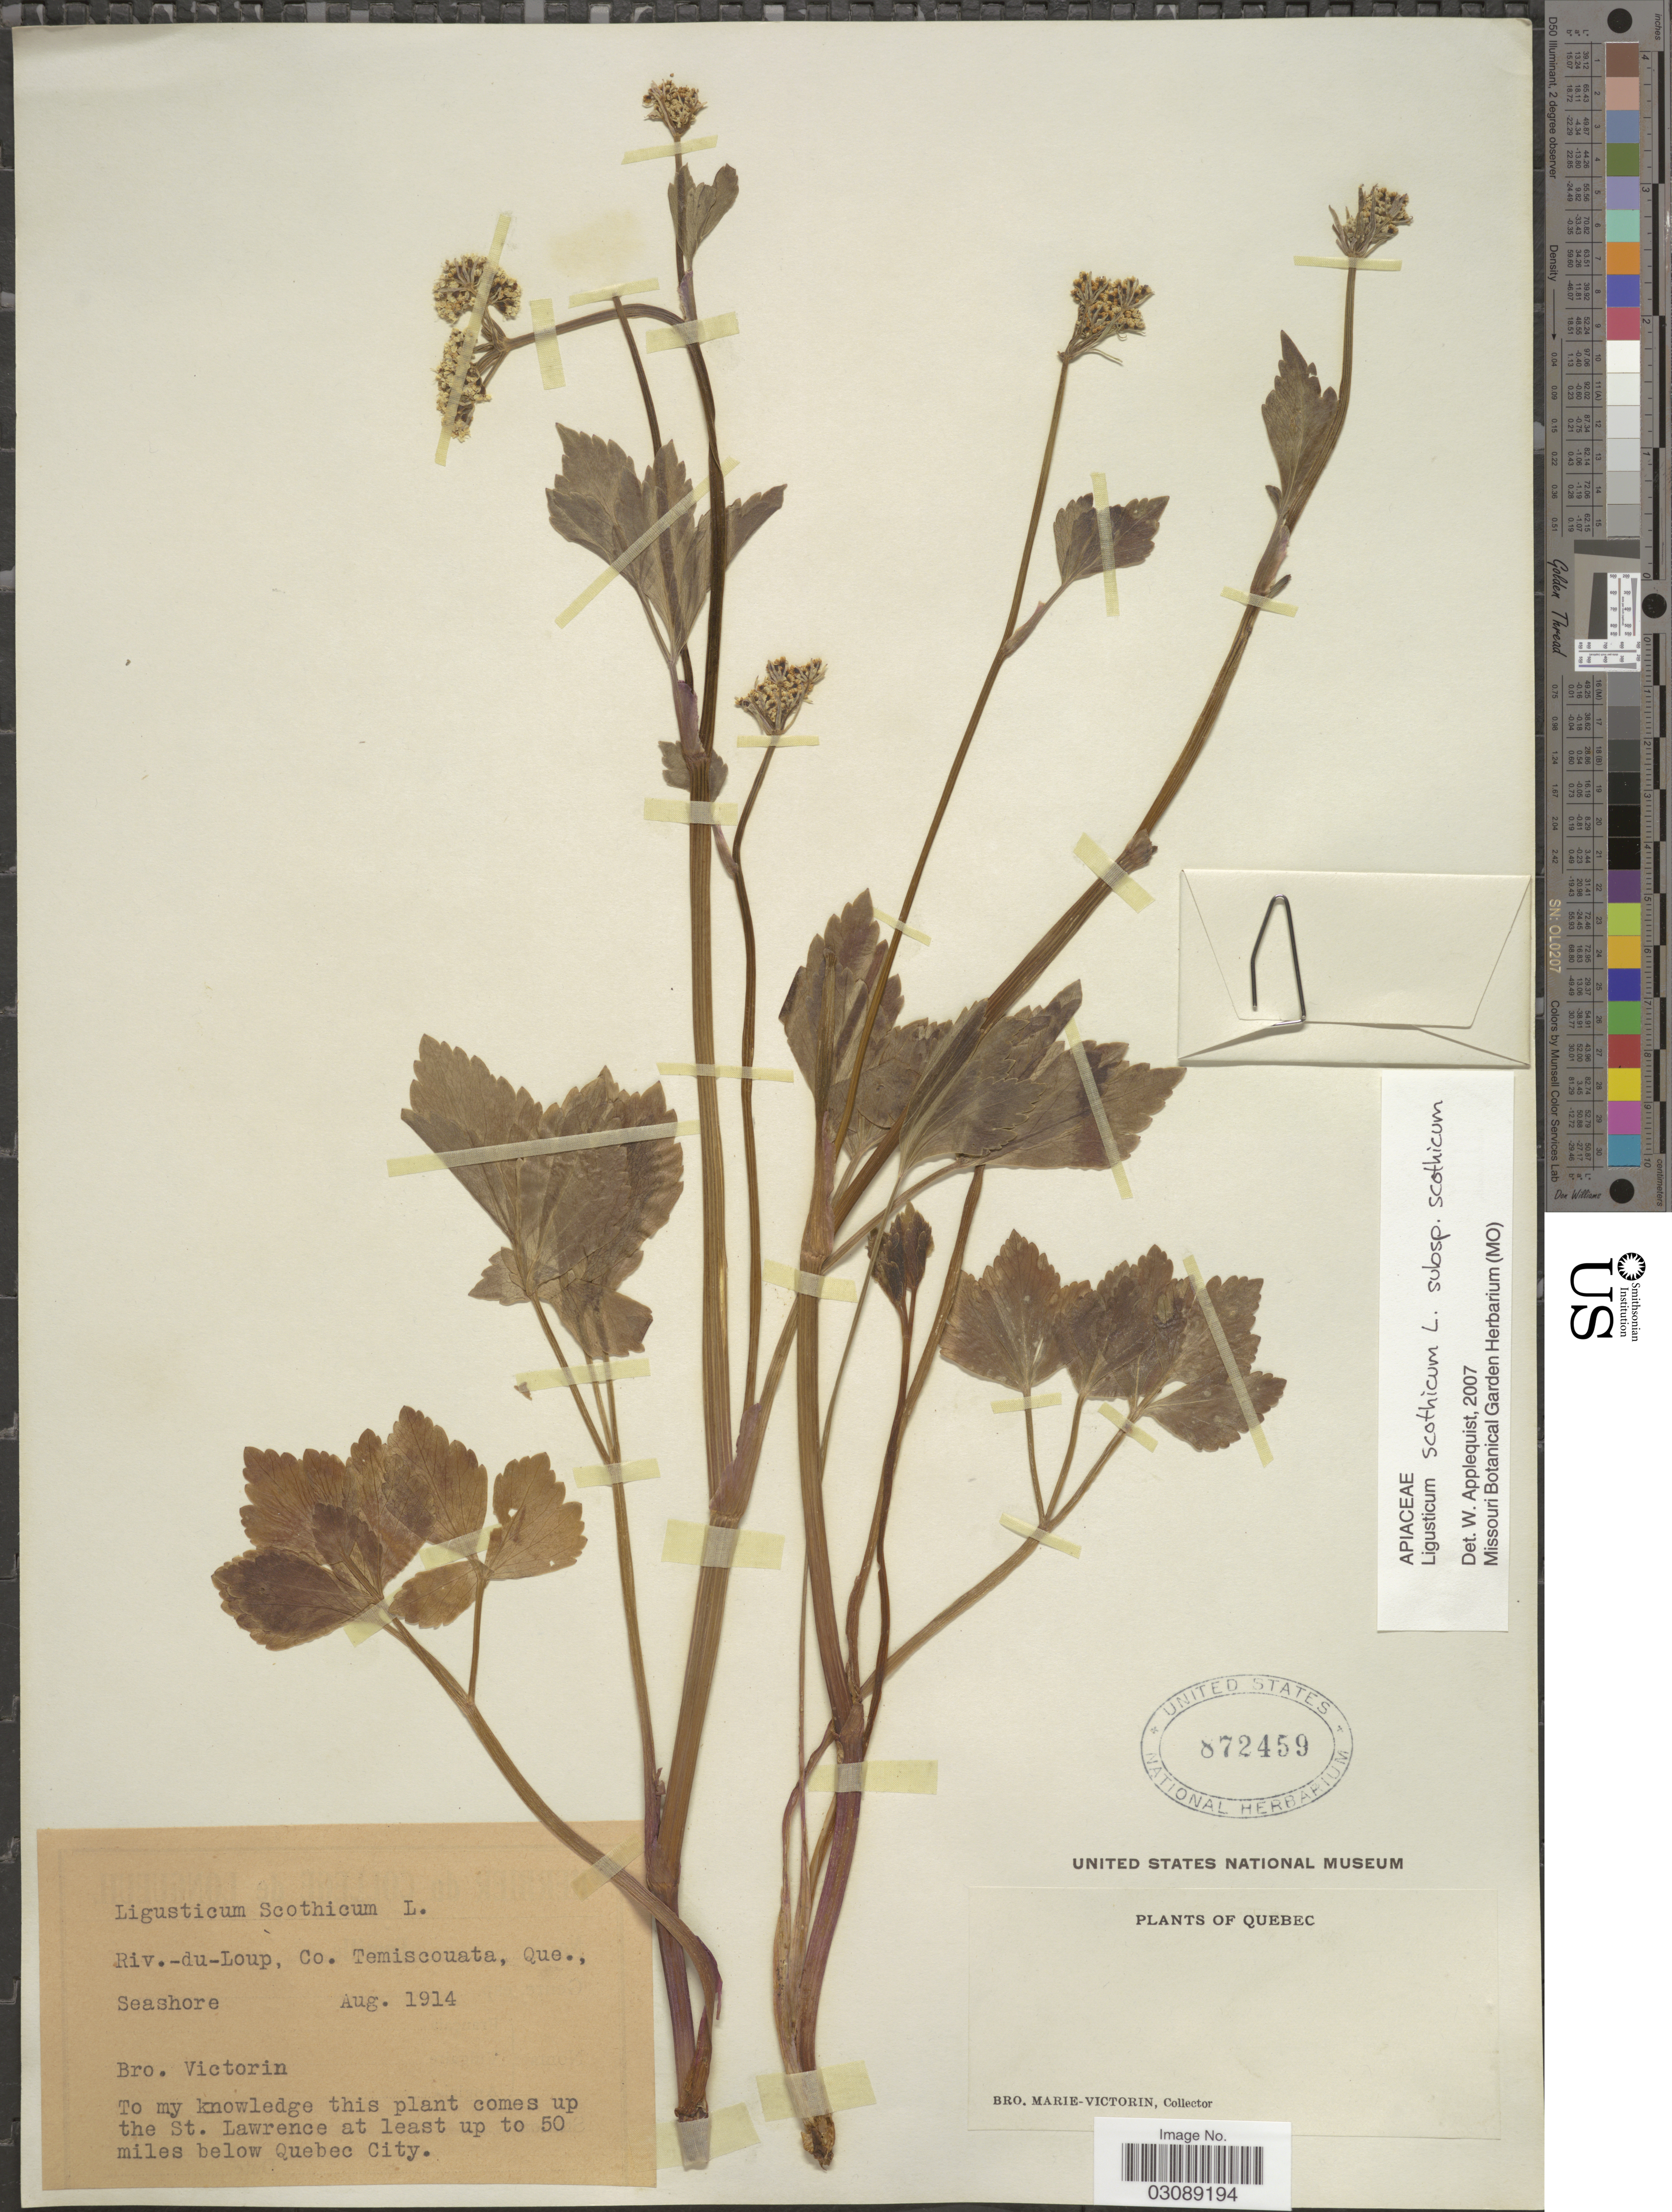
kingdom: Plantae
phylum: Tracheophyta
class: Magnoliopsida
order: Apiales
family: Apiaceae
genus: Ligusticum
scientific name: Ligusticum scoticum subsp. scoticum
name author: L.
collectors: Fr. Marie-Victorin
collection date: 1914-08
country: Canada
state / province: Quebec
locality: Riv.-du-Loup, Co. Temiscouata, Que., Seashore, To my knowledge this plant comes up the St. Lawrence at least up to 50 miles below Quebec City.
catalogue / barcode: US 872459